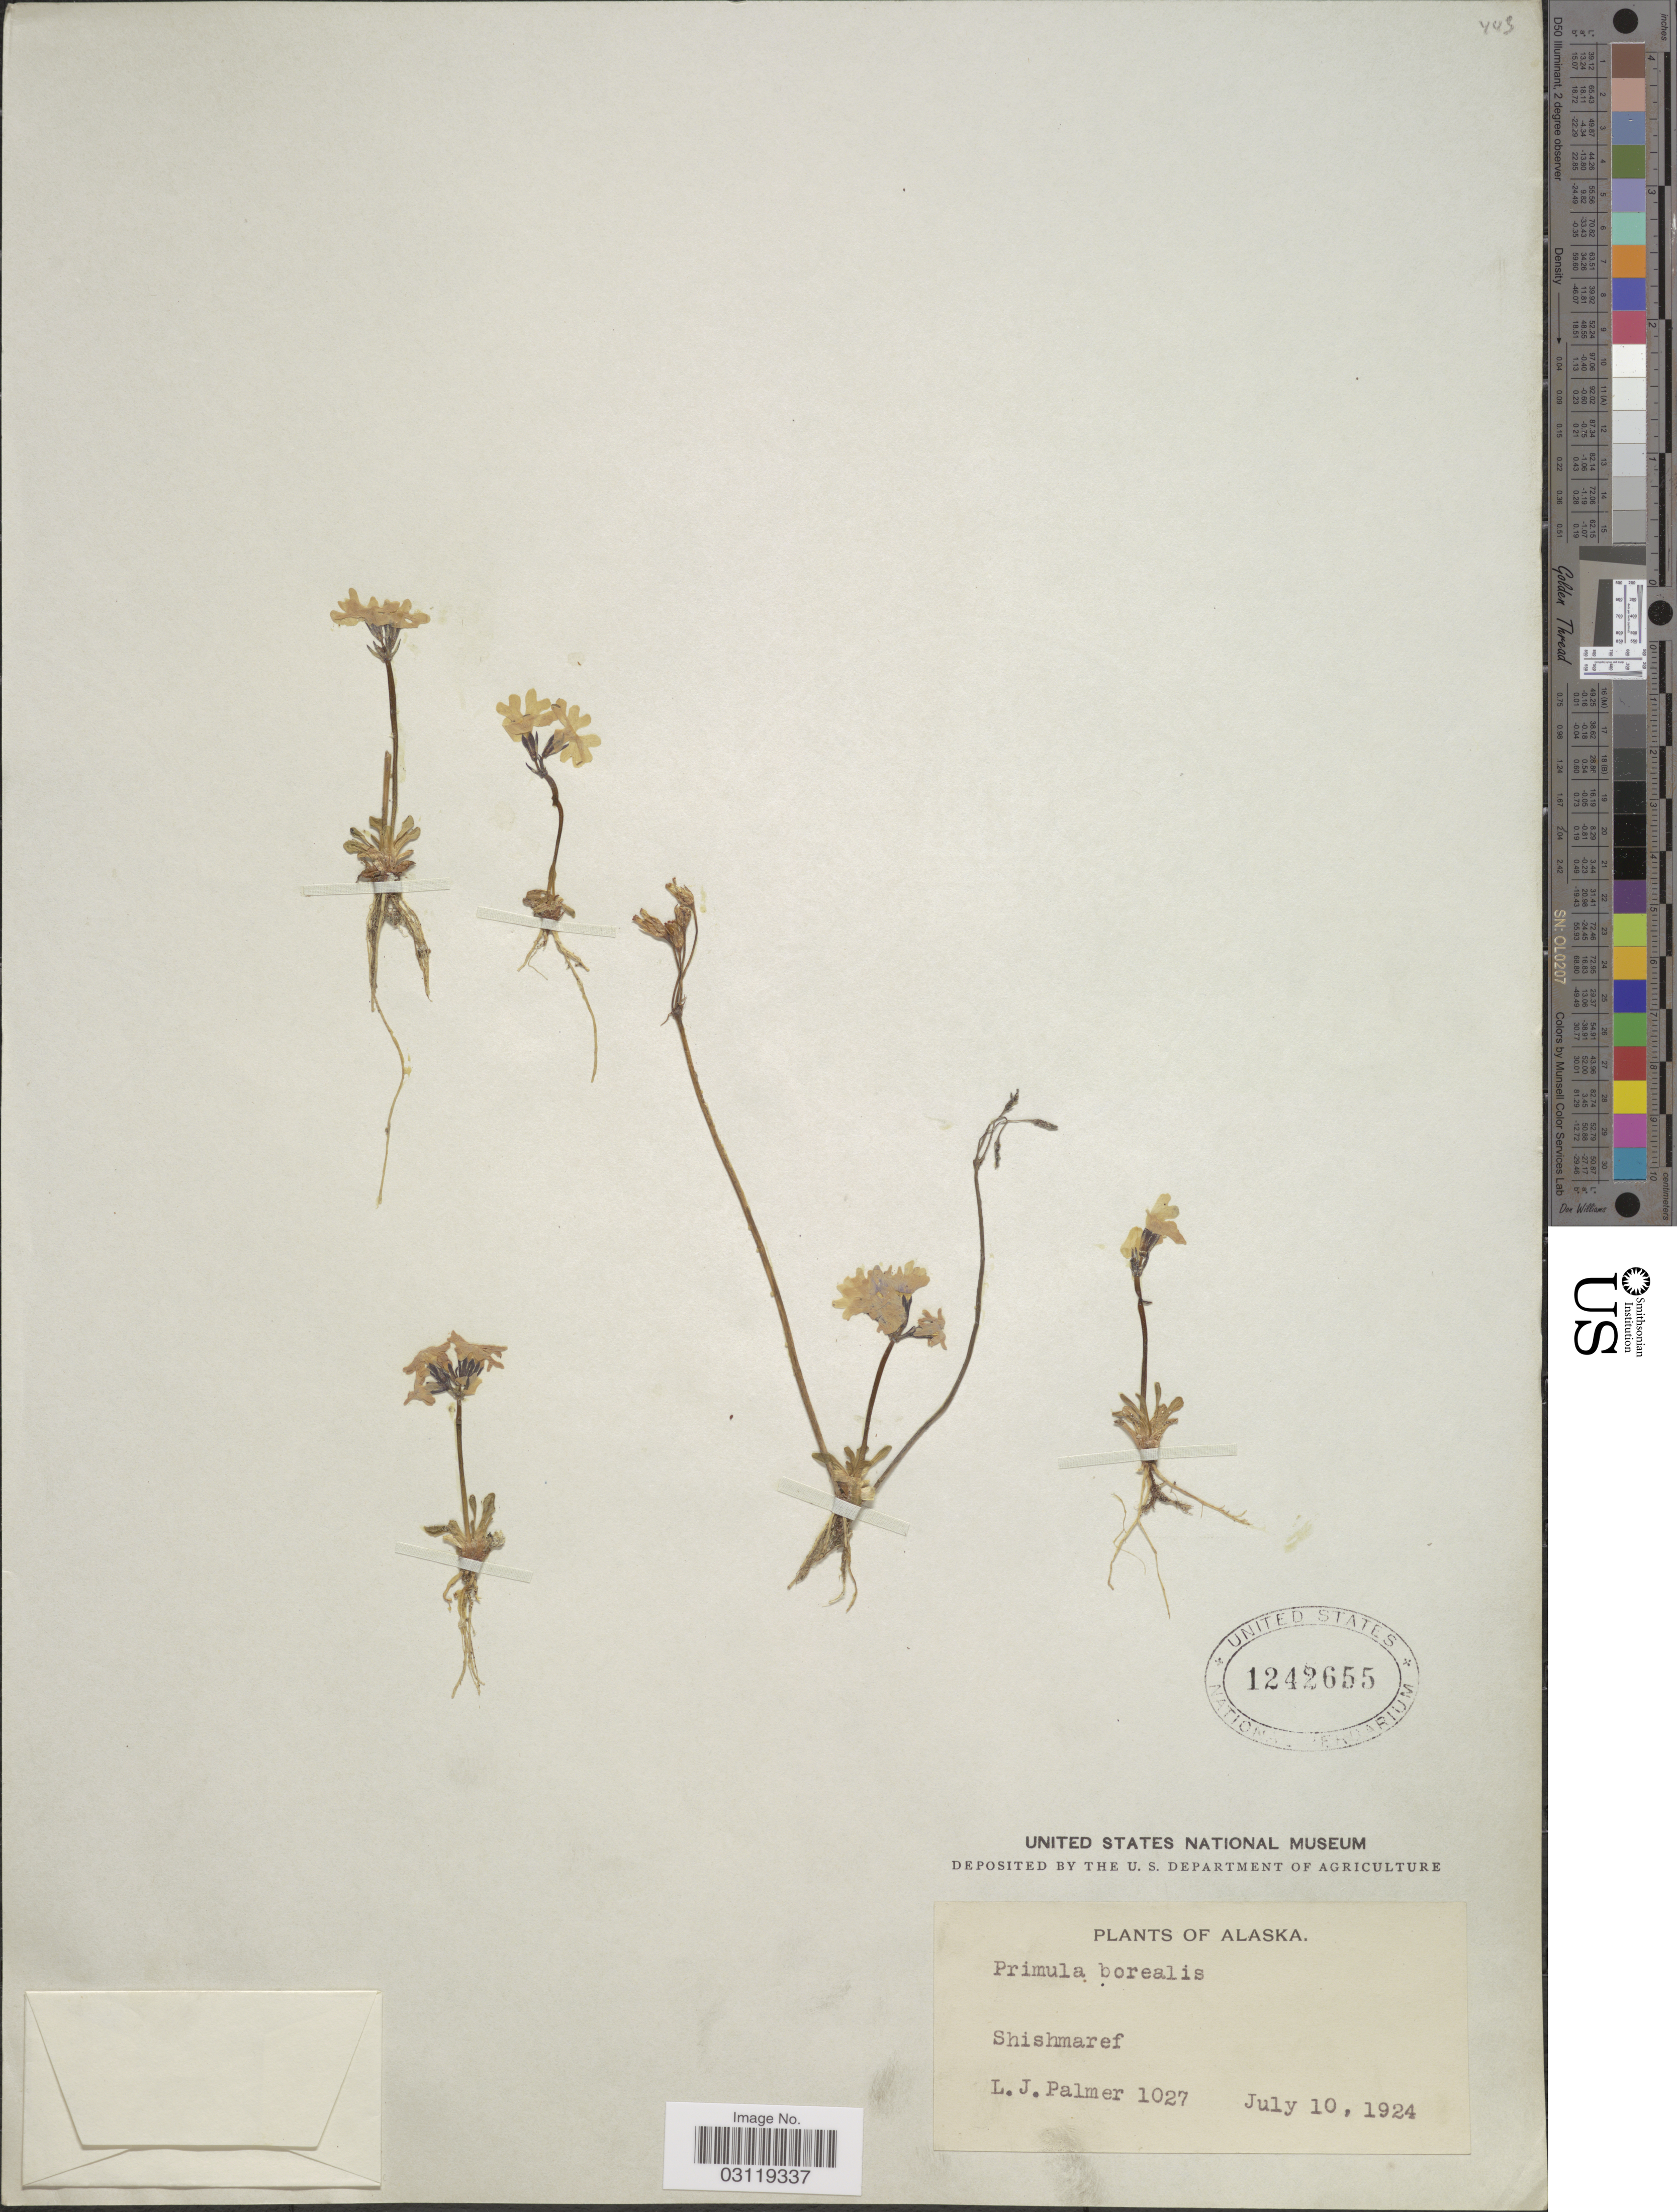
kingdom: Plantae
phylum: Tracheophyta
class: Magnoliopsida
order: Ericales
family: Primulaceae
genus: Primula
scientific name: Primula borealis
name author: Duby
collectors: L. J. Palmer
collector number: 1027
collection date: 1924-07-10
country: United States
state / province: Alaska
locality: Shishmaref.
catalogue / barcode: US 1242655